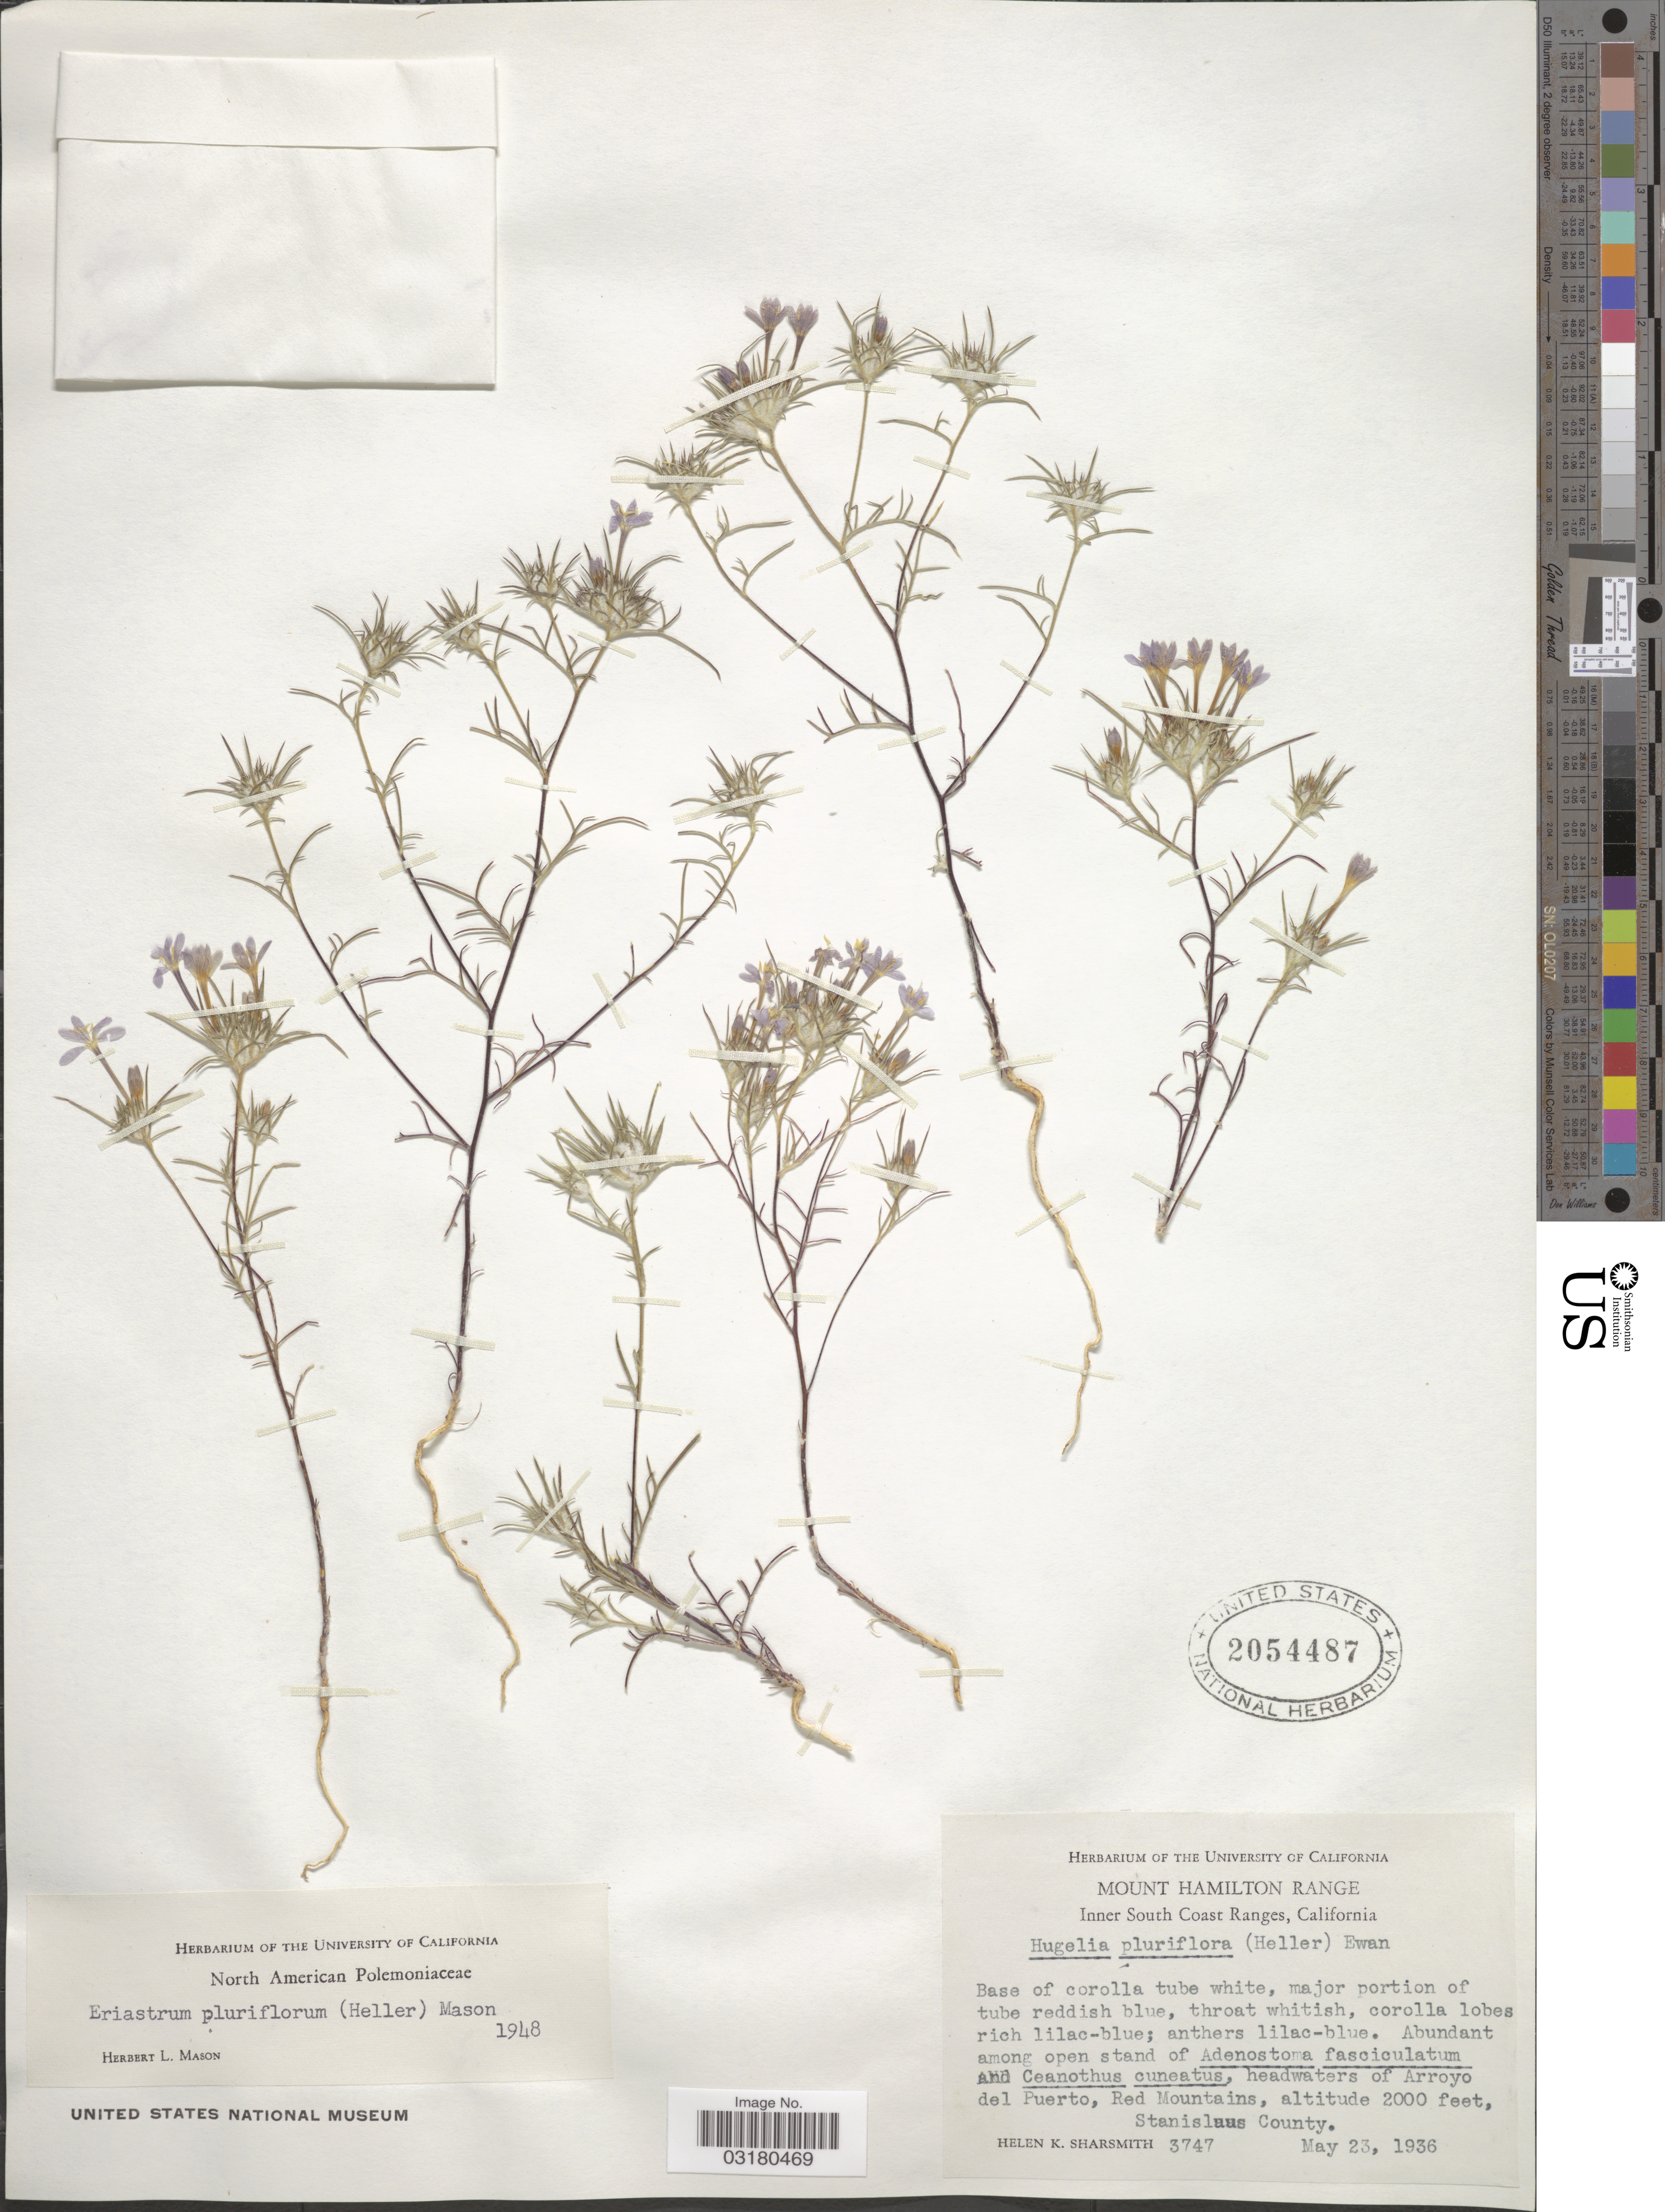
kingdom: Plantae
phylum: Tracheophyta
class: Magnoliopsida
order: Ericales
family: Polemoniaceae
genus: Eriastrum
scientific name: Eriastrum pluriflorum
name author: (A. Heller) H. Mason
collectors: H. Sharsmith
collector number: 3747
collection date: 1936-05-23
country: United States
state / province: California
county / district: Stanislaus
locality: Mount Hamilton Range. Inner South Coast Ranges, headwaters of Arroyo del Puerto, Red Mountains, Stanislaus County.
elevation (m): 610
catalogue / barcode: US 2054487